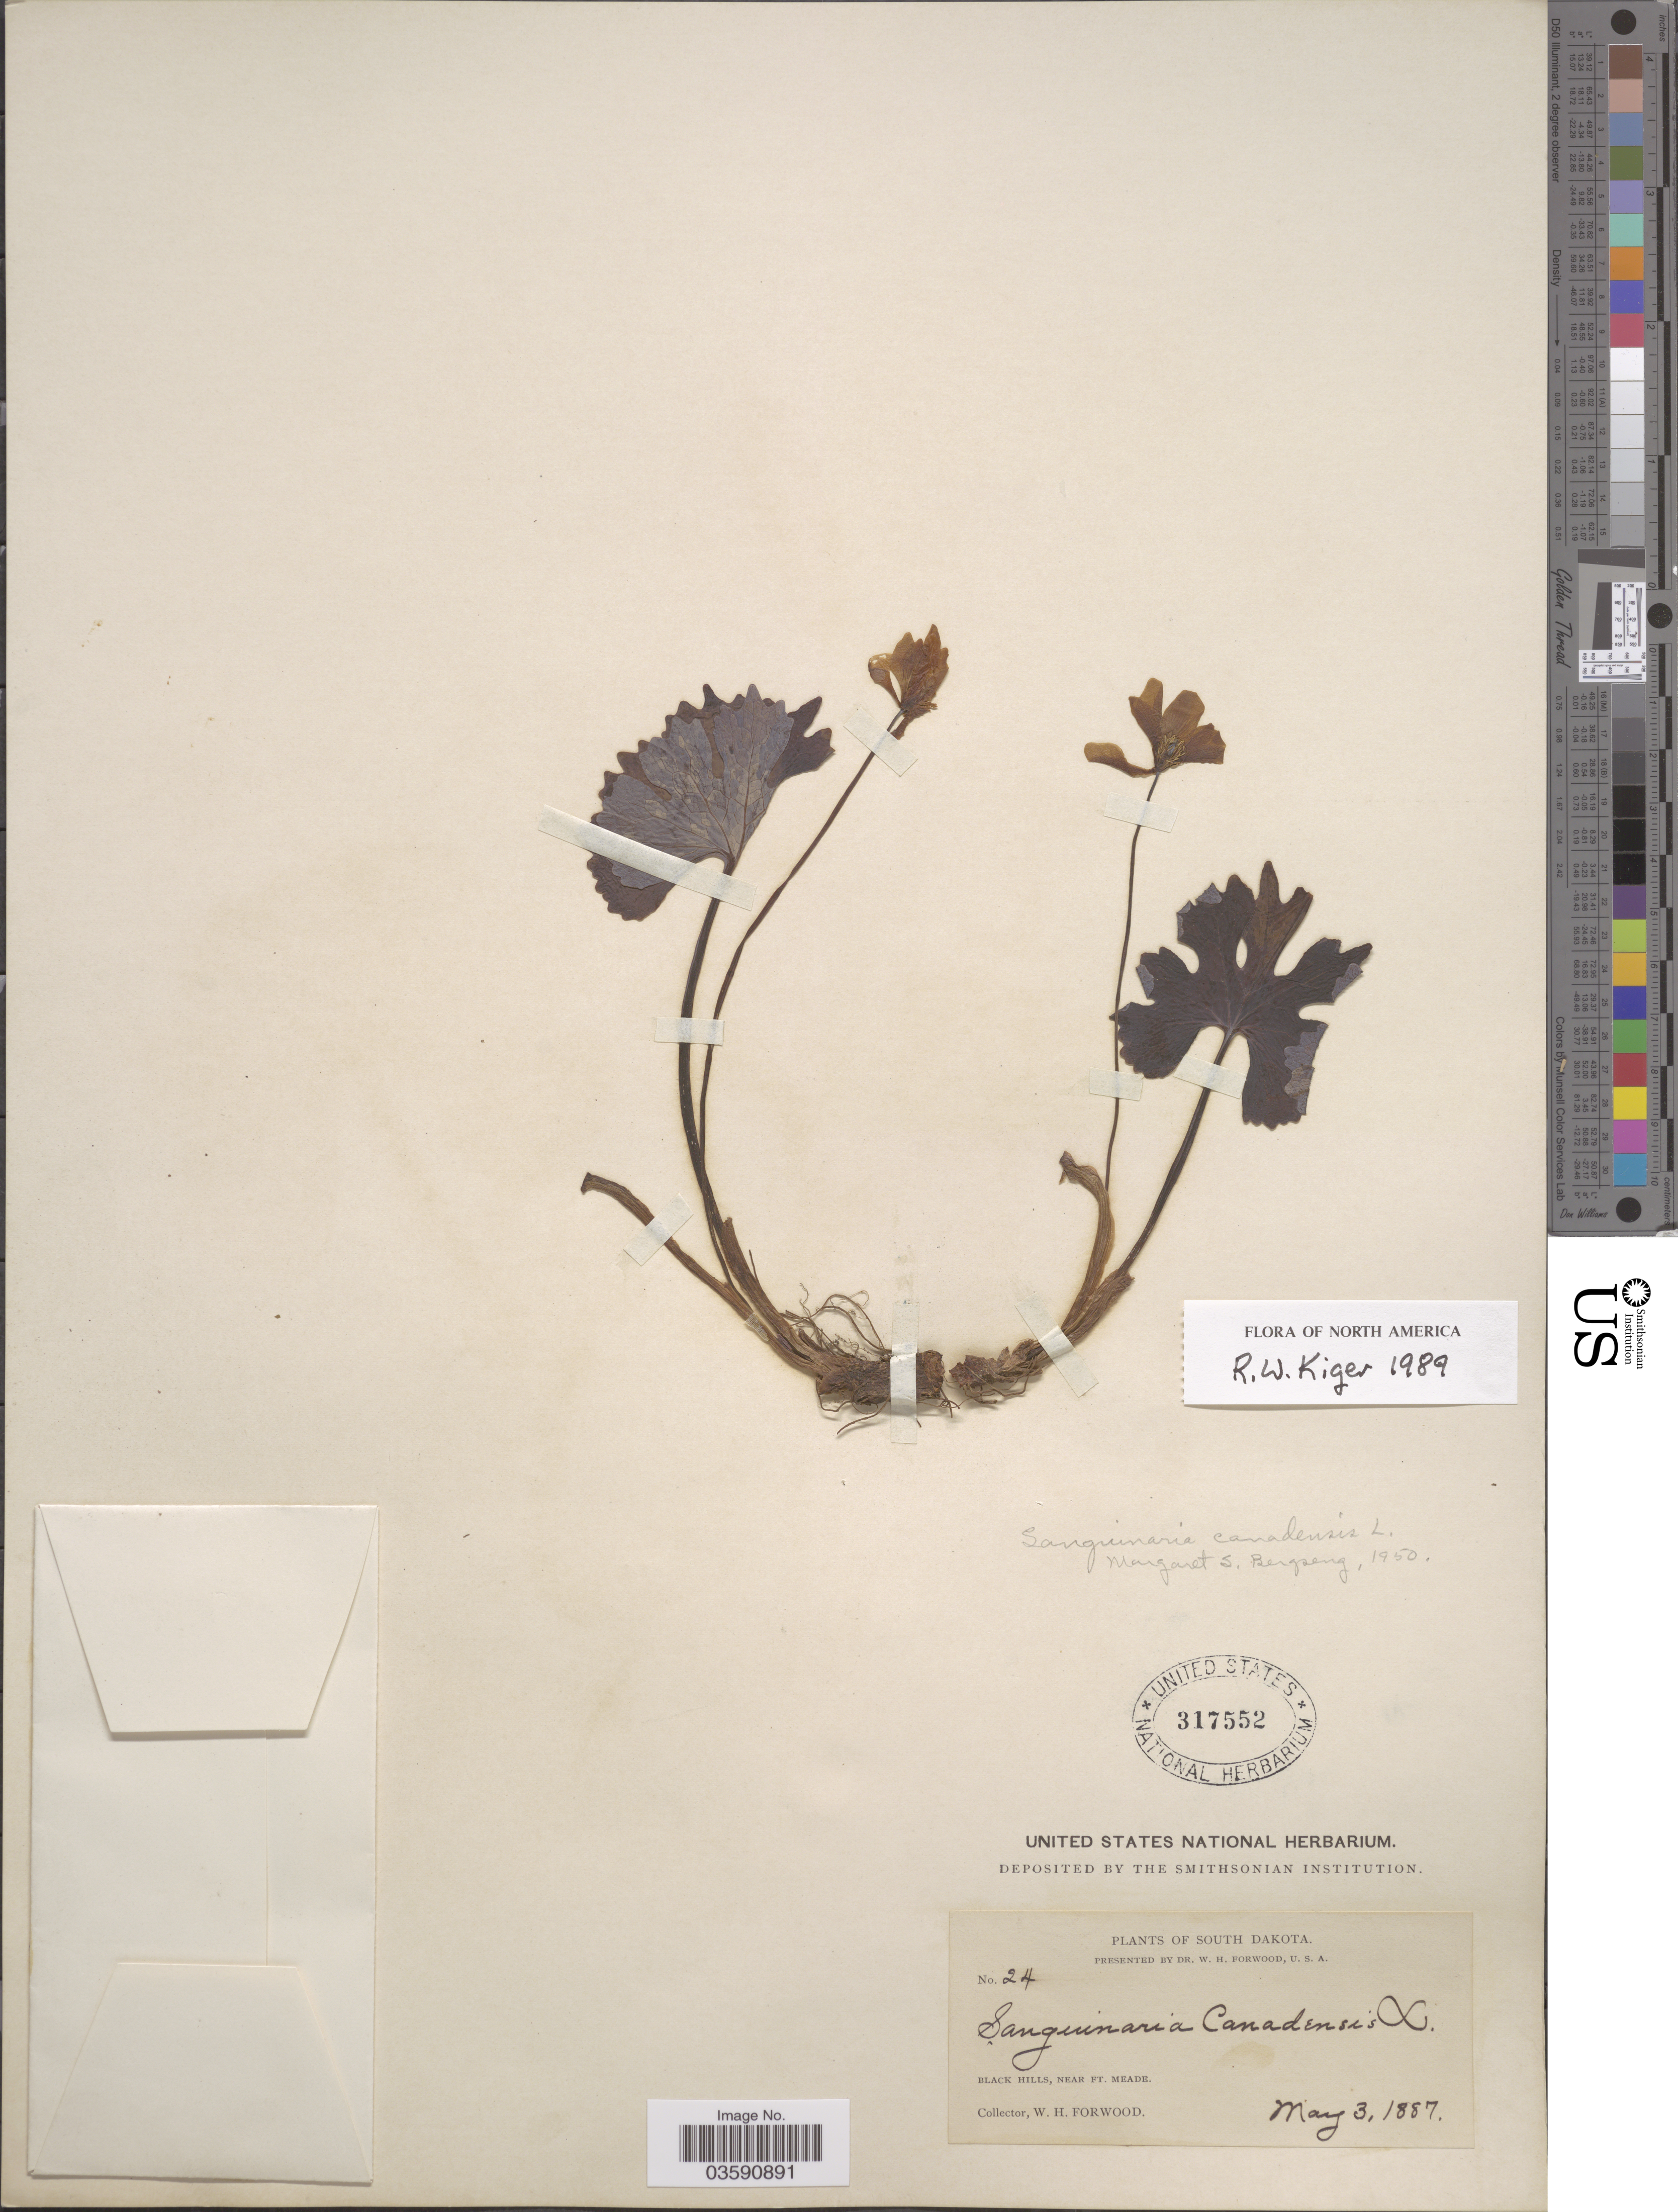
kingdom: Plantae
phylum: Tracheophyta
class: Magnoliopsida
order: Ranunculales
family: Papaveraceae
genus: Sanguinaria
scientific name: Sanguinaria canadensis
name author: L.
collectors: W. Forwood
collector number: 24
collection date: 1887-05-03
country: United States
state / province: South Dakota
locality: Black Hills, near Ft. Meade.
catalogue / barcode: US 317552